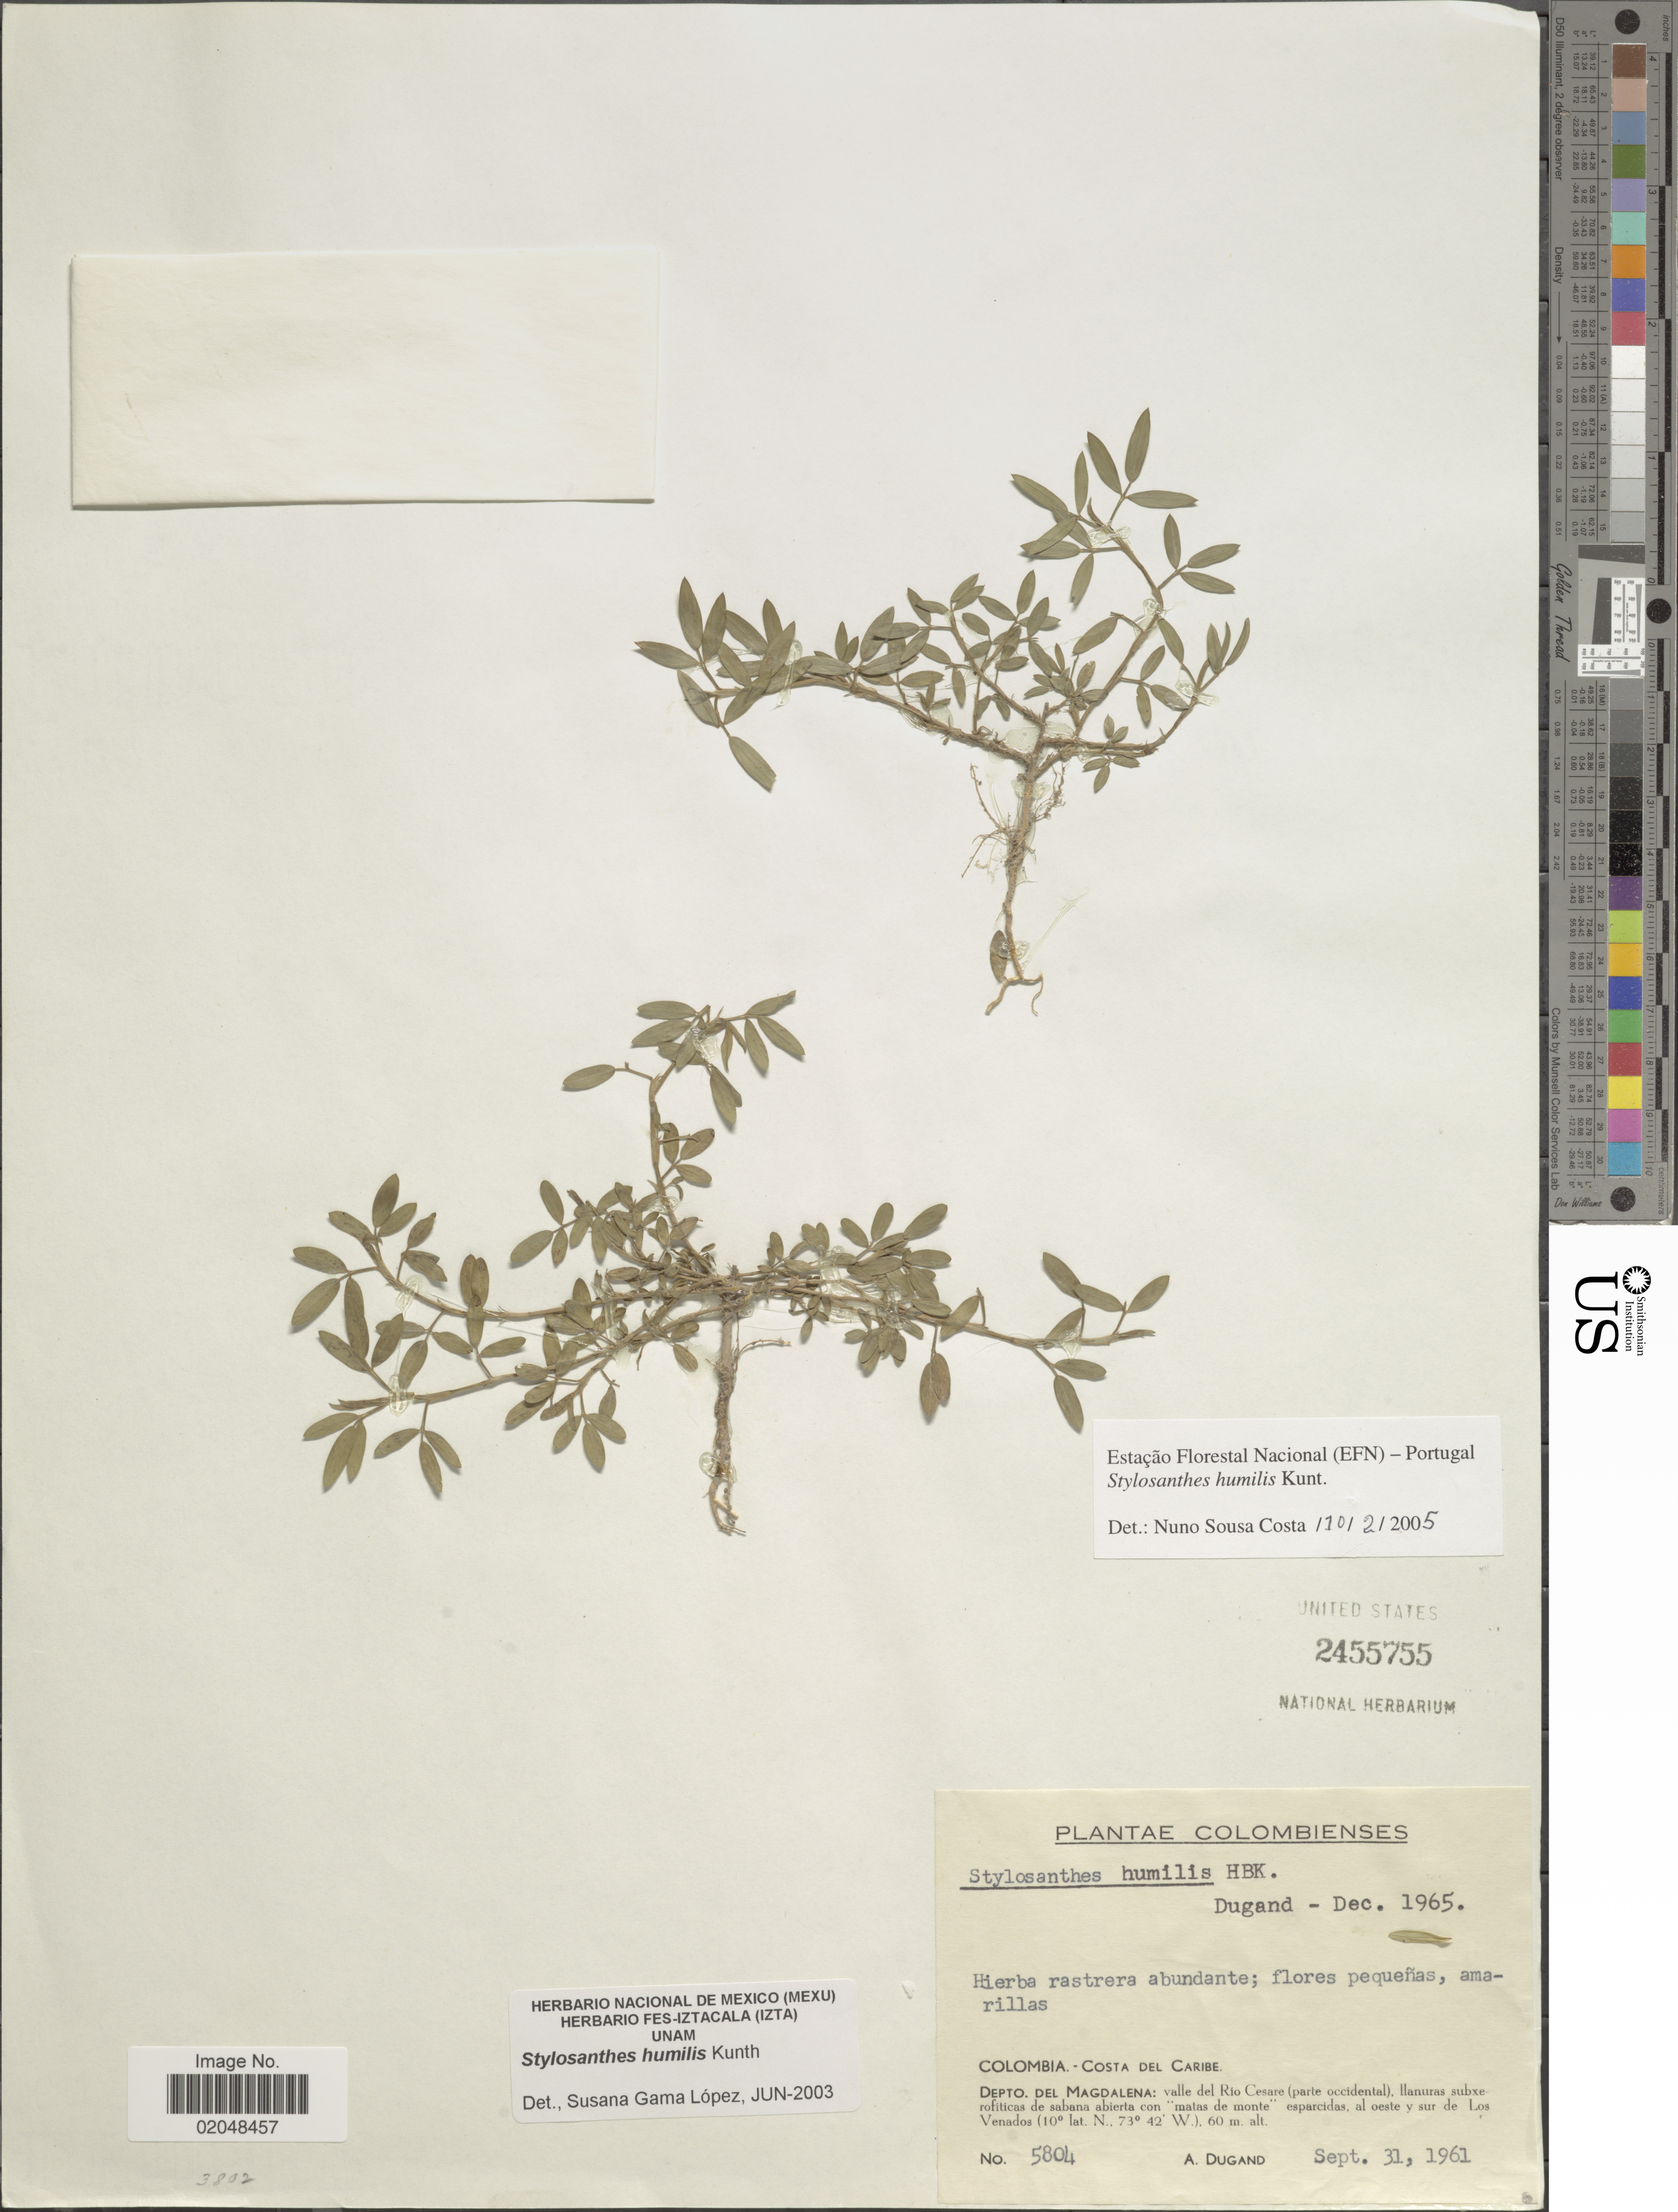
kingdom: Plantae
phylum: Tracheophyta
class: Magnoliopsida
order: Fabales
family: Fabaceae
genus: Stylosanthes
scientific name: Stylosanthes humilis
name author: Kunth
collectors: A. Dugand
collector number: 5804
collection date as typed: Transcribed d/m/y: 31/9/1961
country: Colombia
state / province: Magdalena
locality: Costa del Caribe, valle del Rio Cesare (parte occidental), llanuras subxeroditicas de sabana abierta con "matas de monte"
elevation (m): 60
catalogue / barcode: US 2455755